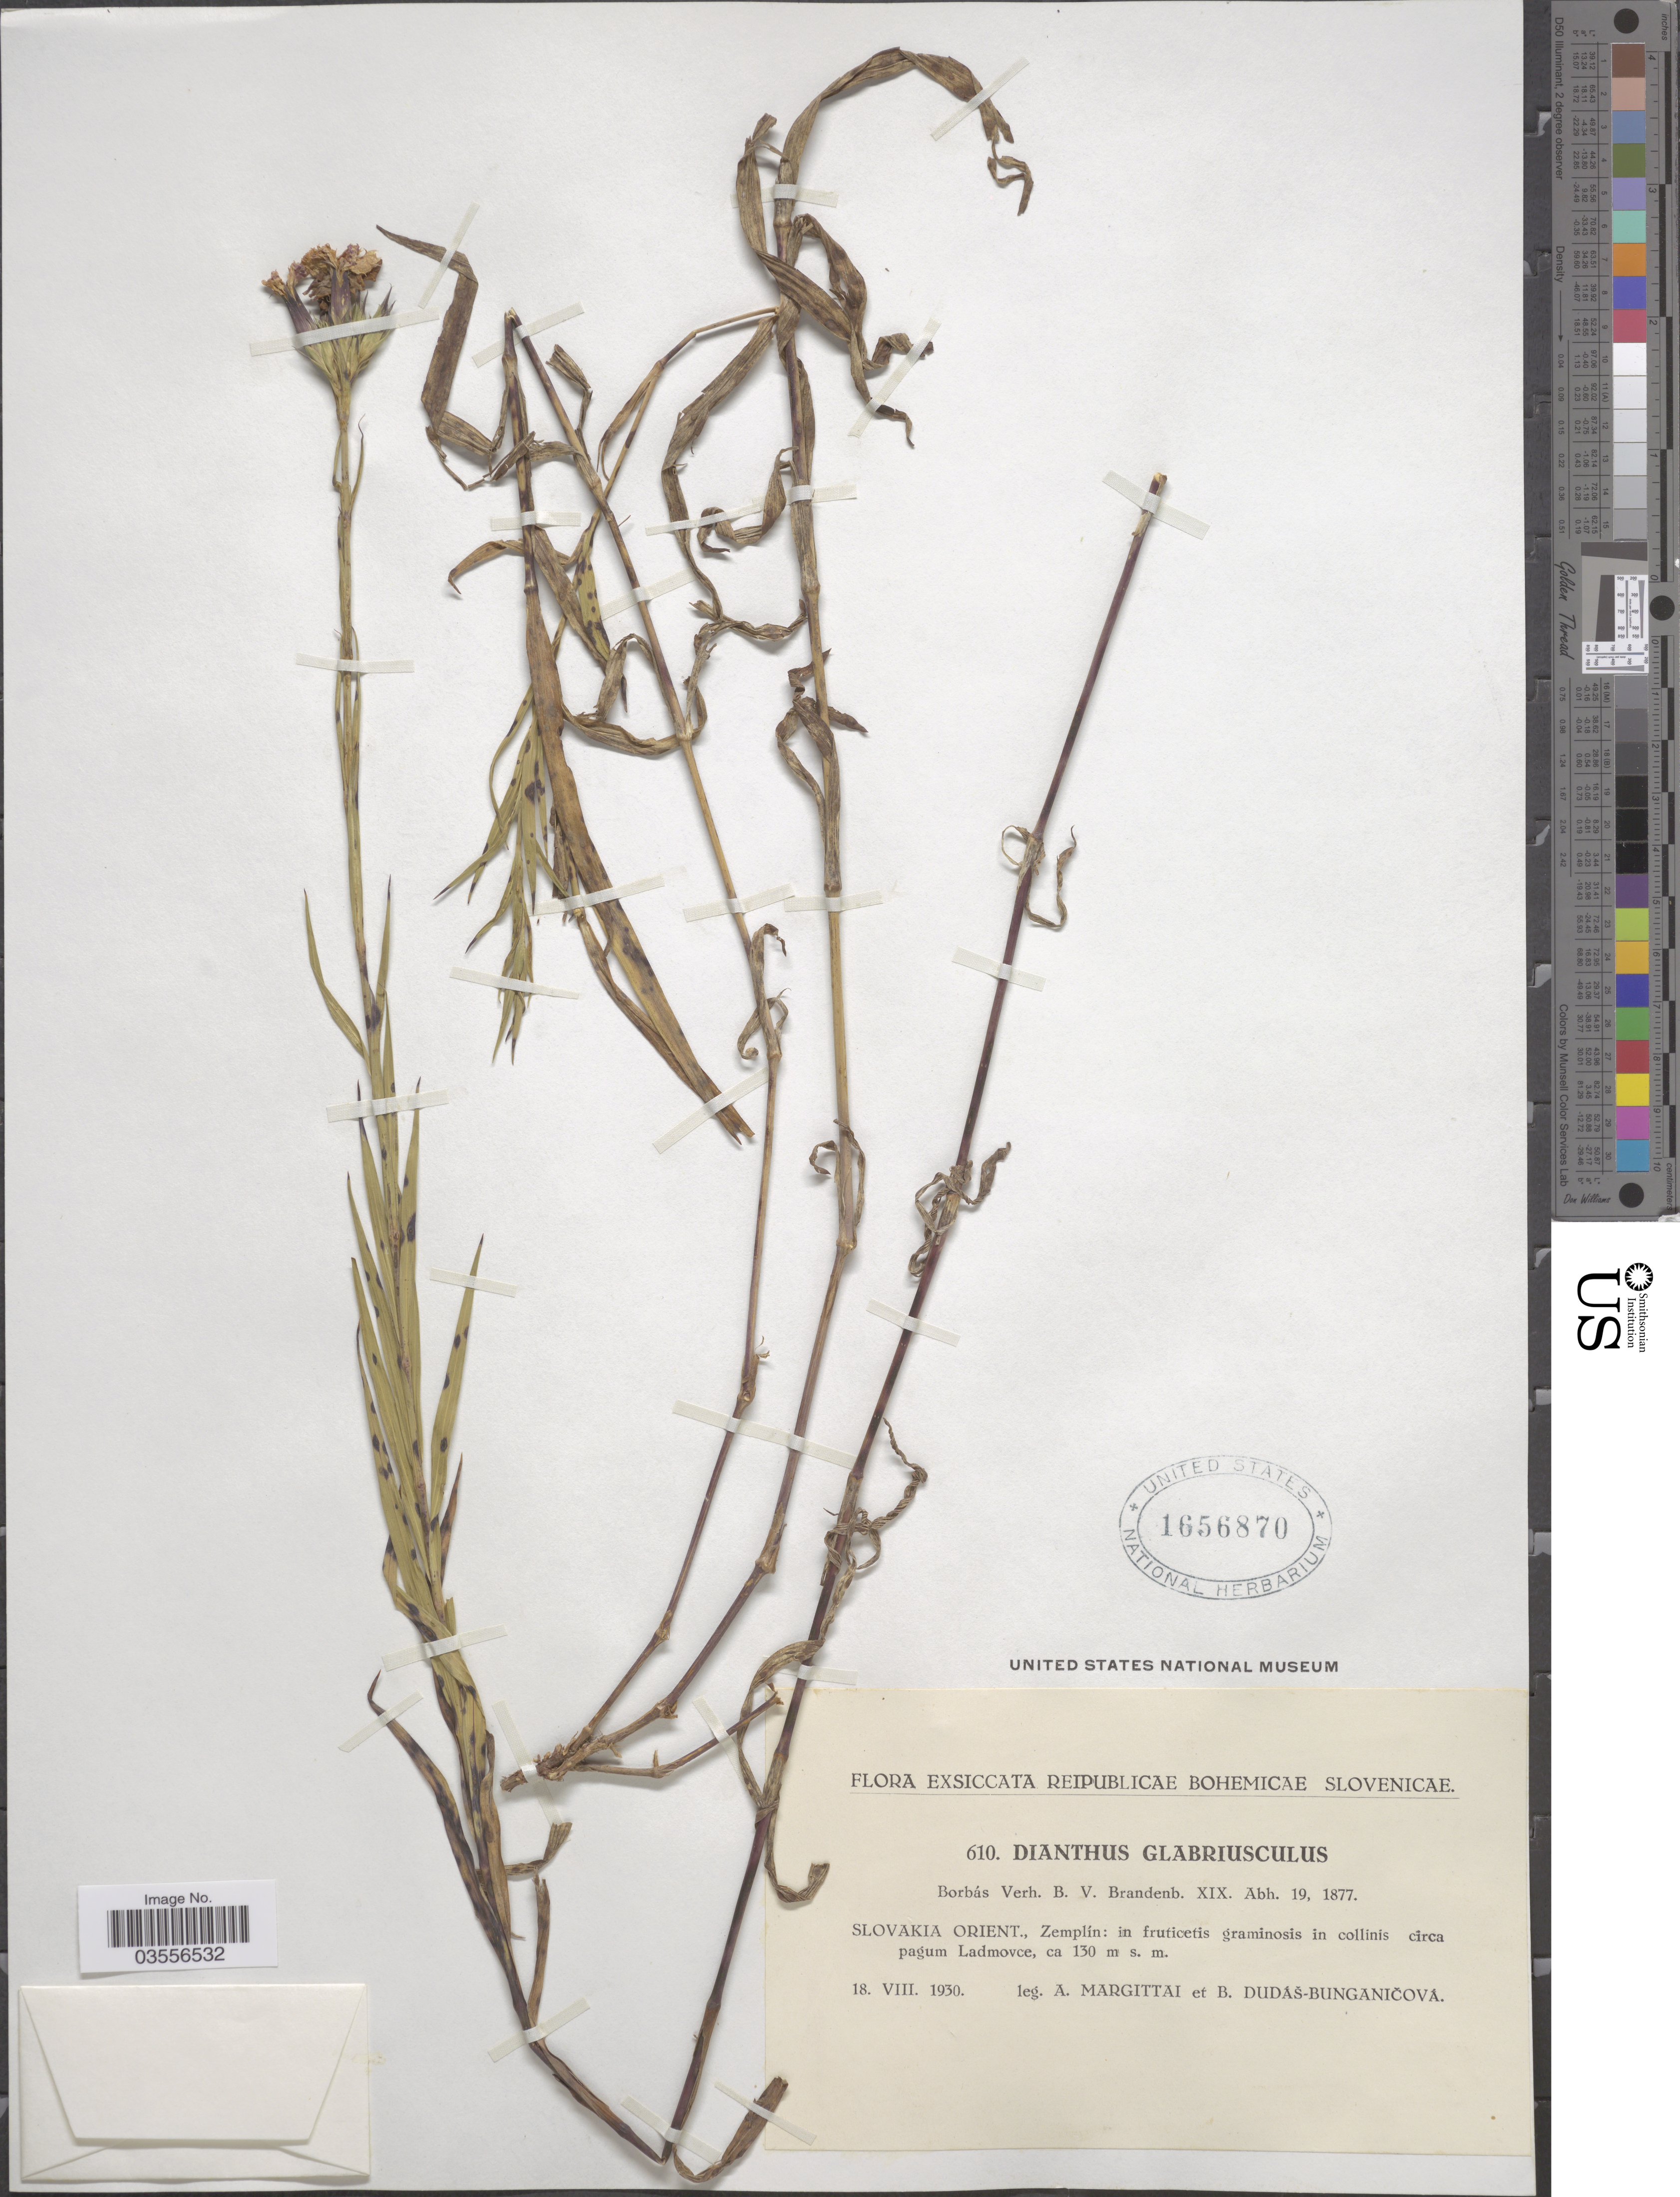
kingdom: Plantae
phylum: Tracheophyta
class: Magnoliopsida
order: Caryophyllales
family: Caryophyllaceae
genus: Dianthus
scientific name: Dianthus glabriusculus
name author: (Kit.) Borbás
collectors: A. Margittai & B. Dudas-Bunganicova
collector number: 610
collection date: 1930-08-18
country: Slovakia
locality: Slovakia Orient., Zemplín: in fruticetis graminosis in collinis circa pagum Ladmovce.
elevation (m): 130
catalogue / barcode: US 1656870